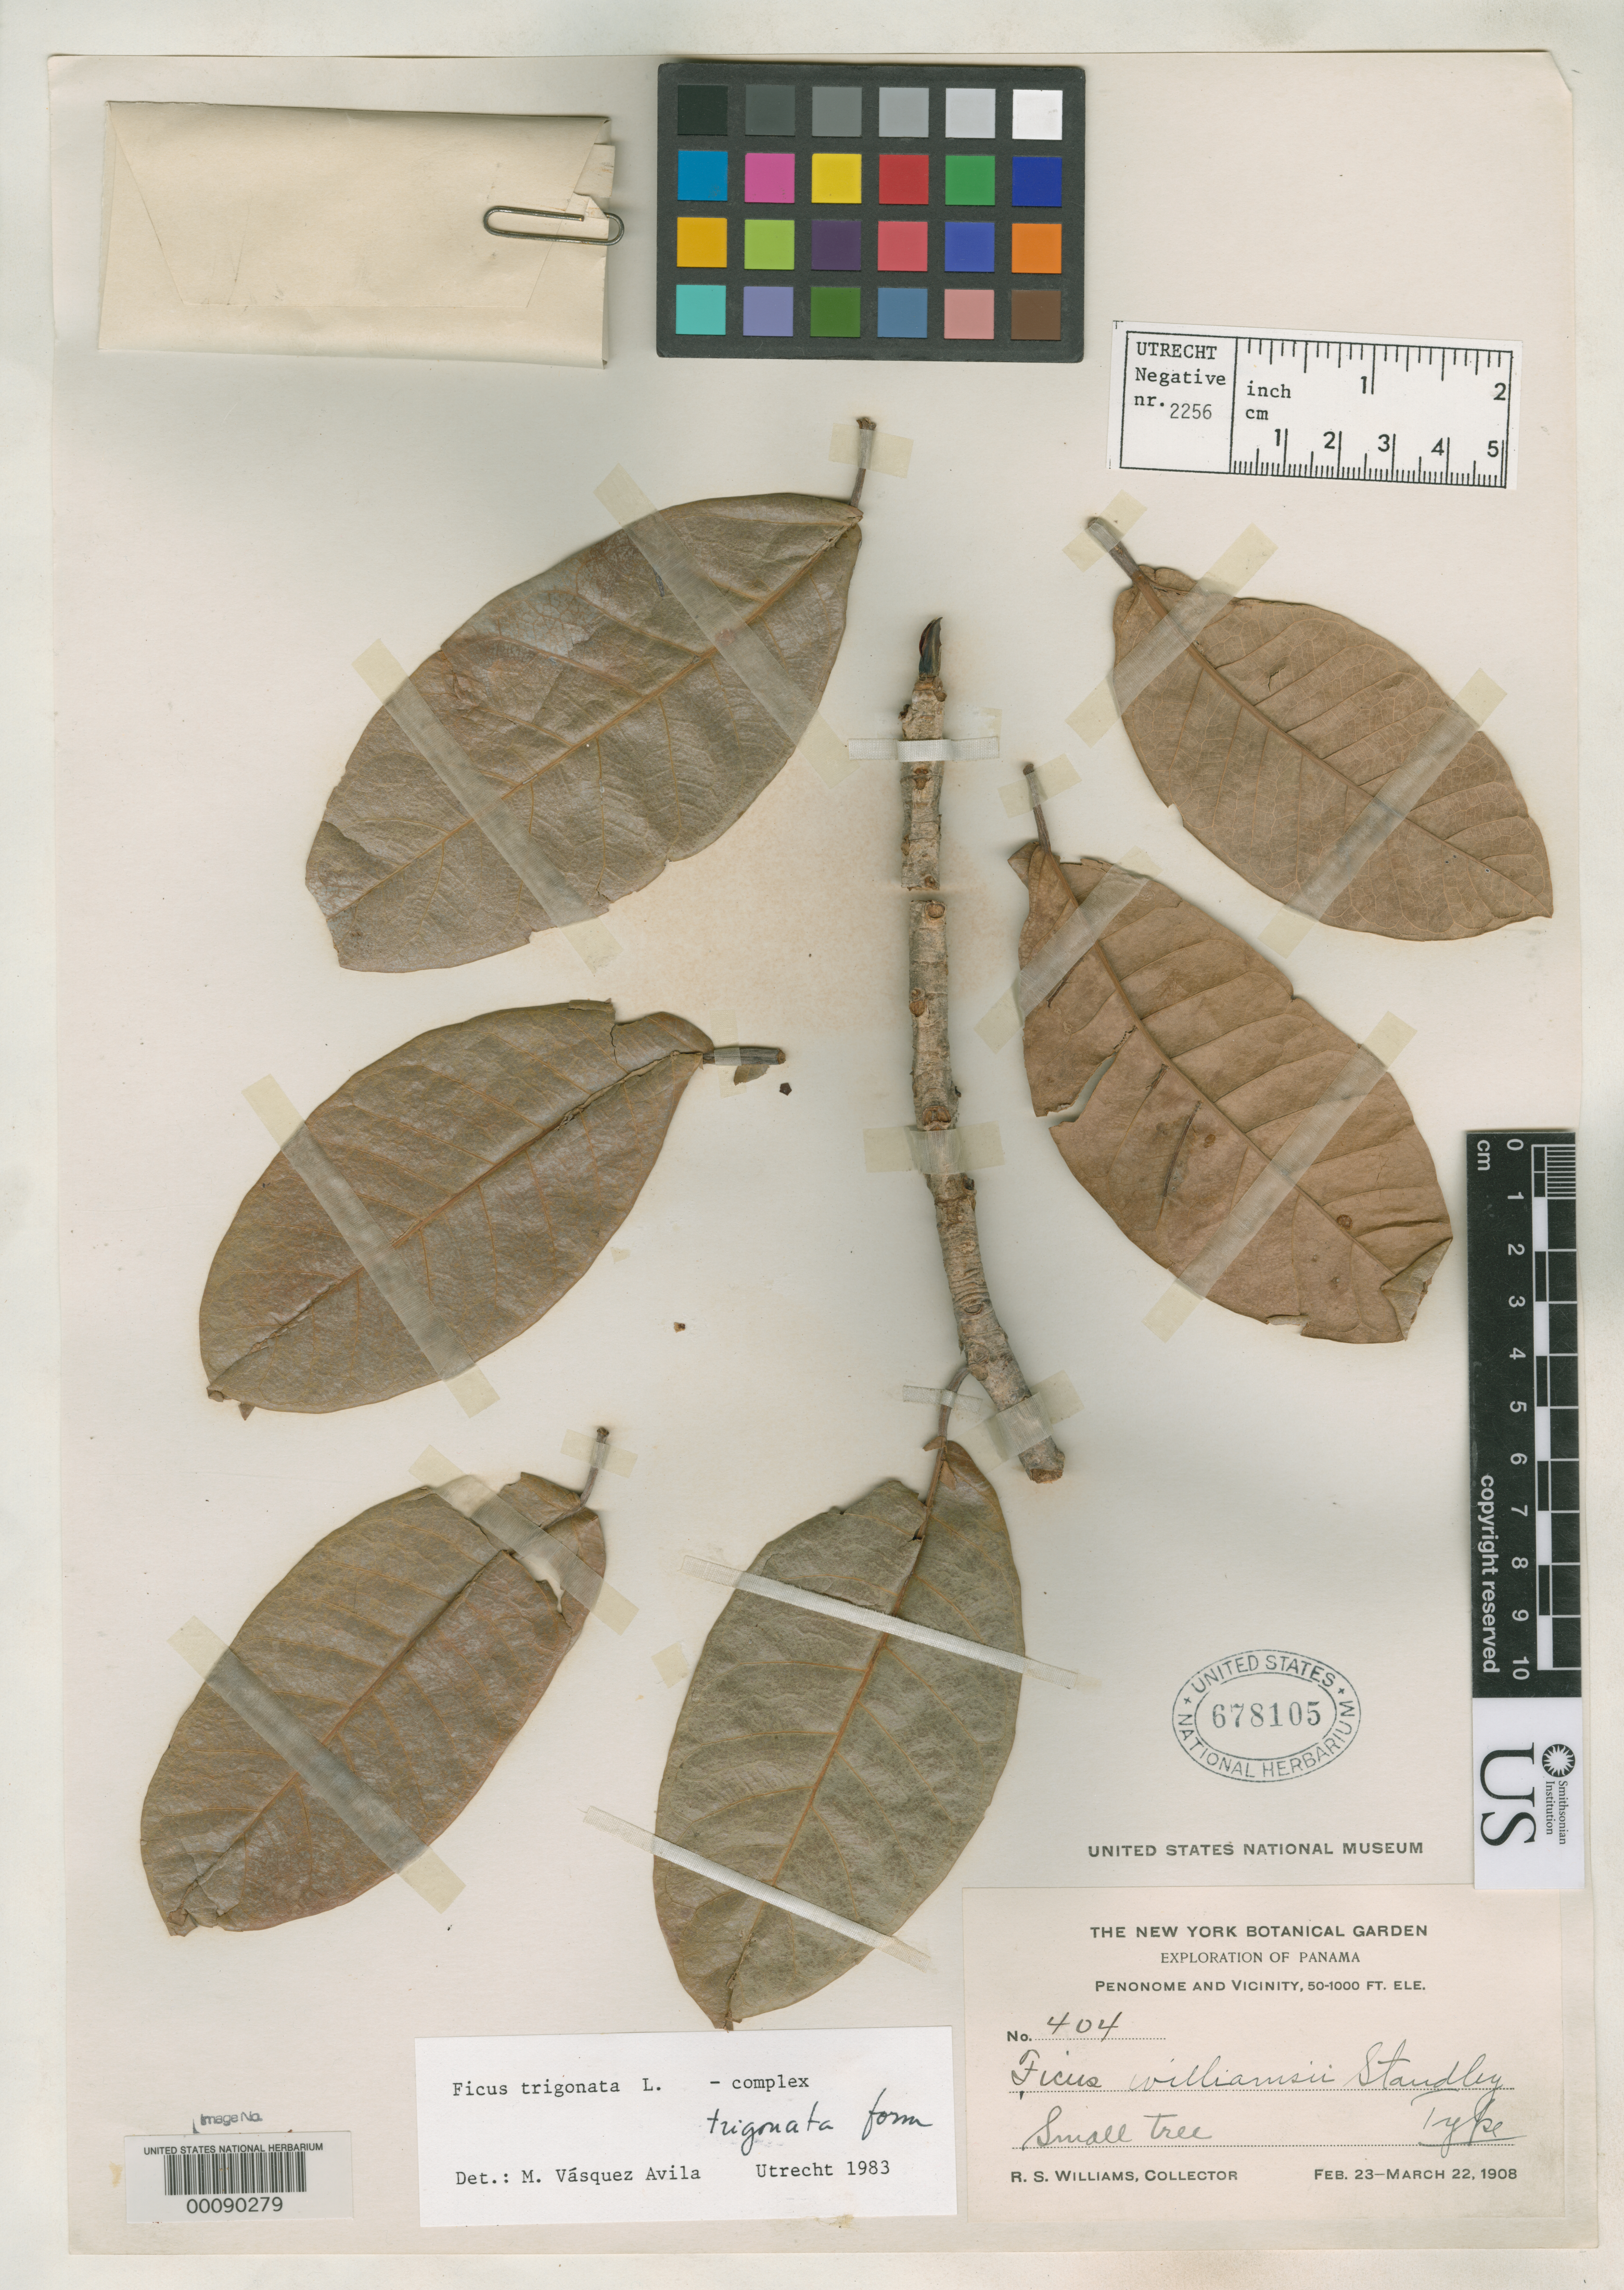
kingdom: Plantae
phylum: Tracheophyta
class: Magnoliopsida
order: Rosales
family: Moraceae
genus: Ficus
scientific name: Ficus williamsii Standl., nom. illeg. hom.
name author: Standl.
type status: Holotype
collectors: R. S. Williams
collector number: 404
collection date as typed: Feb 1908 to -- Mar 1908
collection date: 1908-02/1908-03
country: Panama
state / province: Coclé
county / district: Penonomé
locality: Vicinity of Penonome.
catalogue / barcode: US 678105